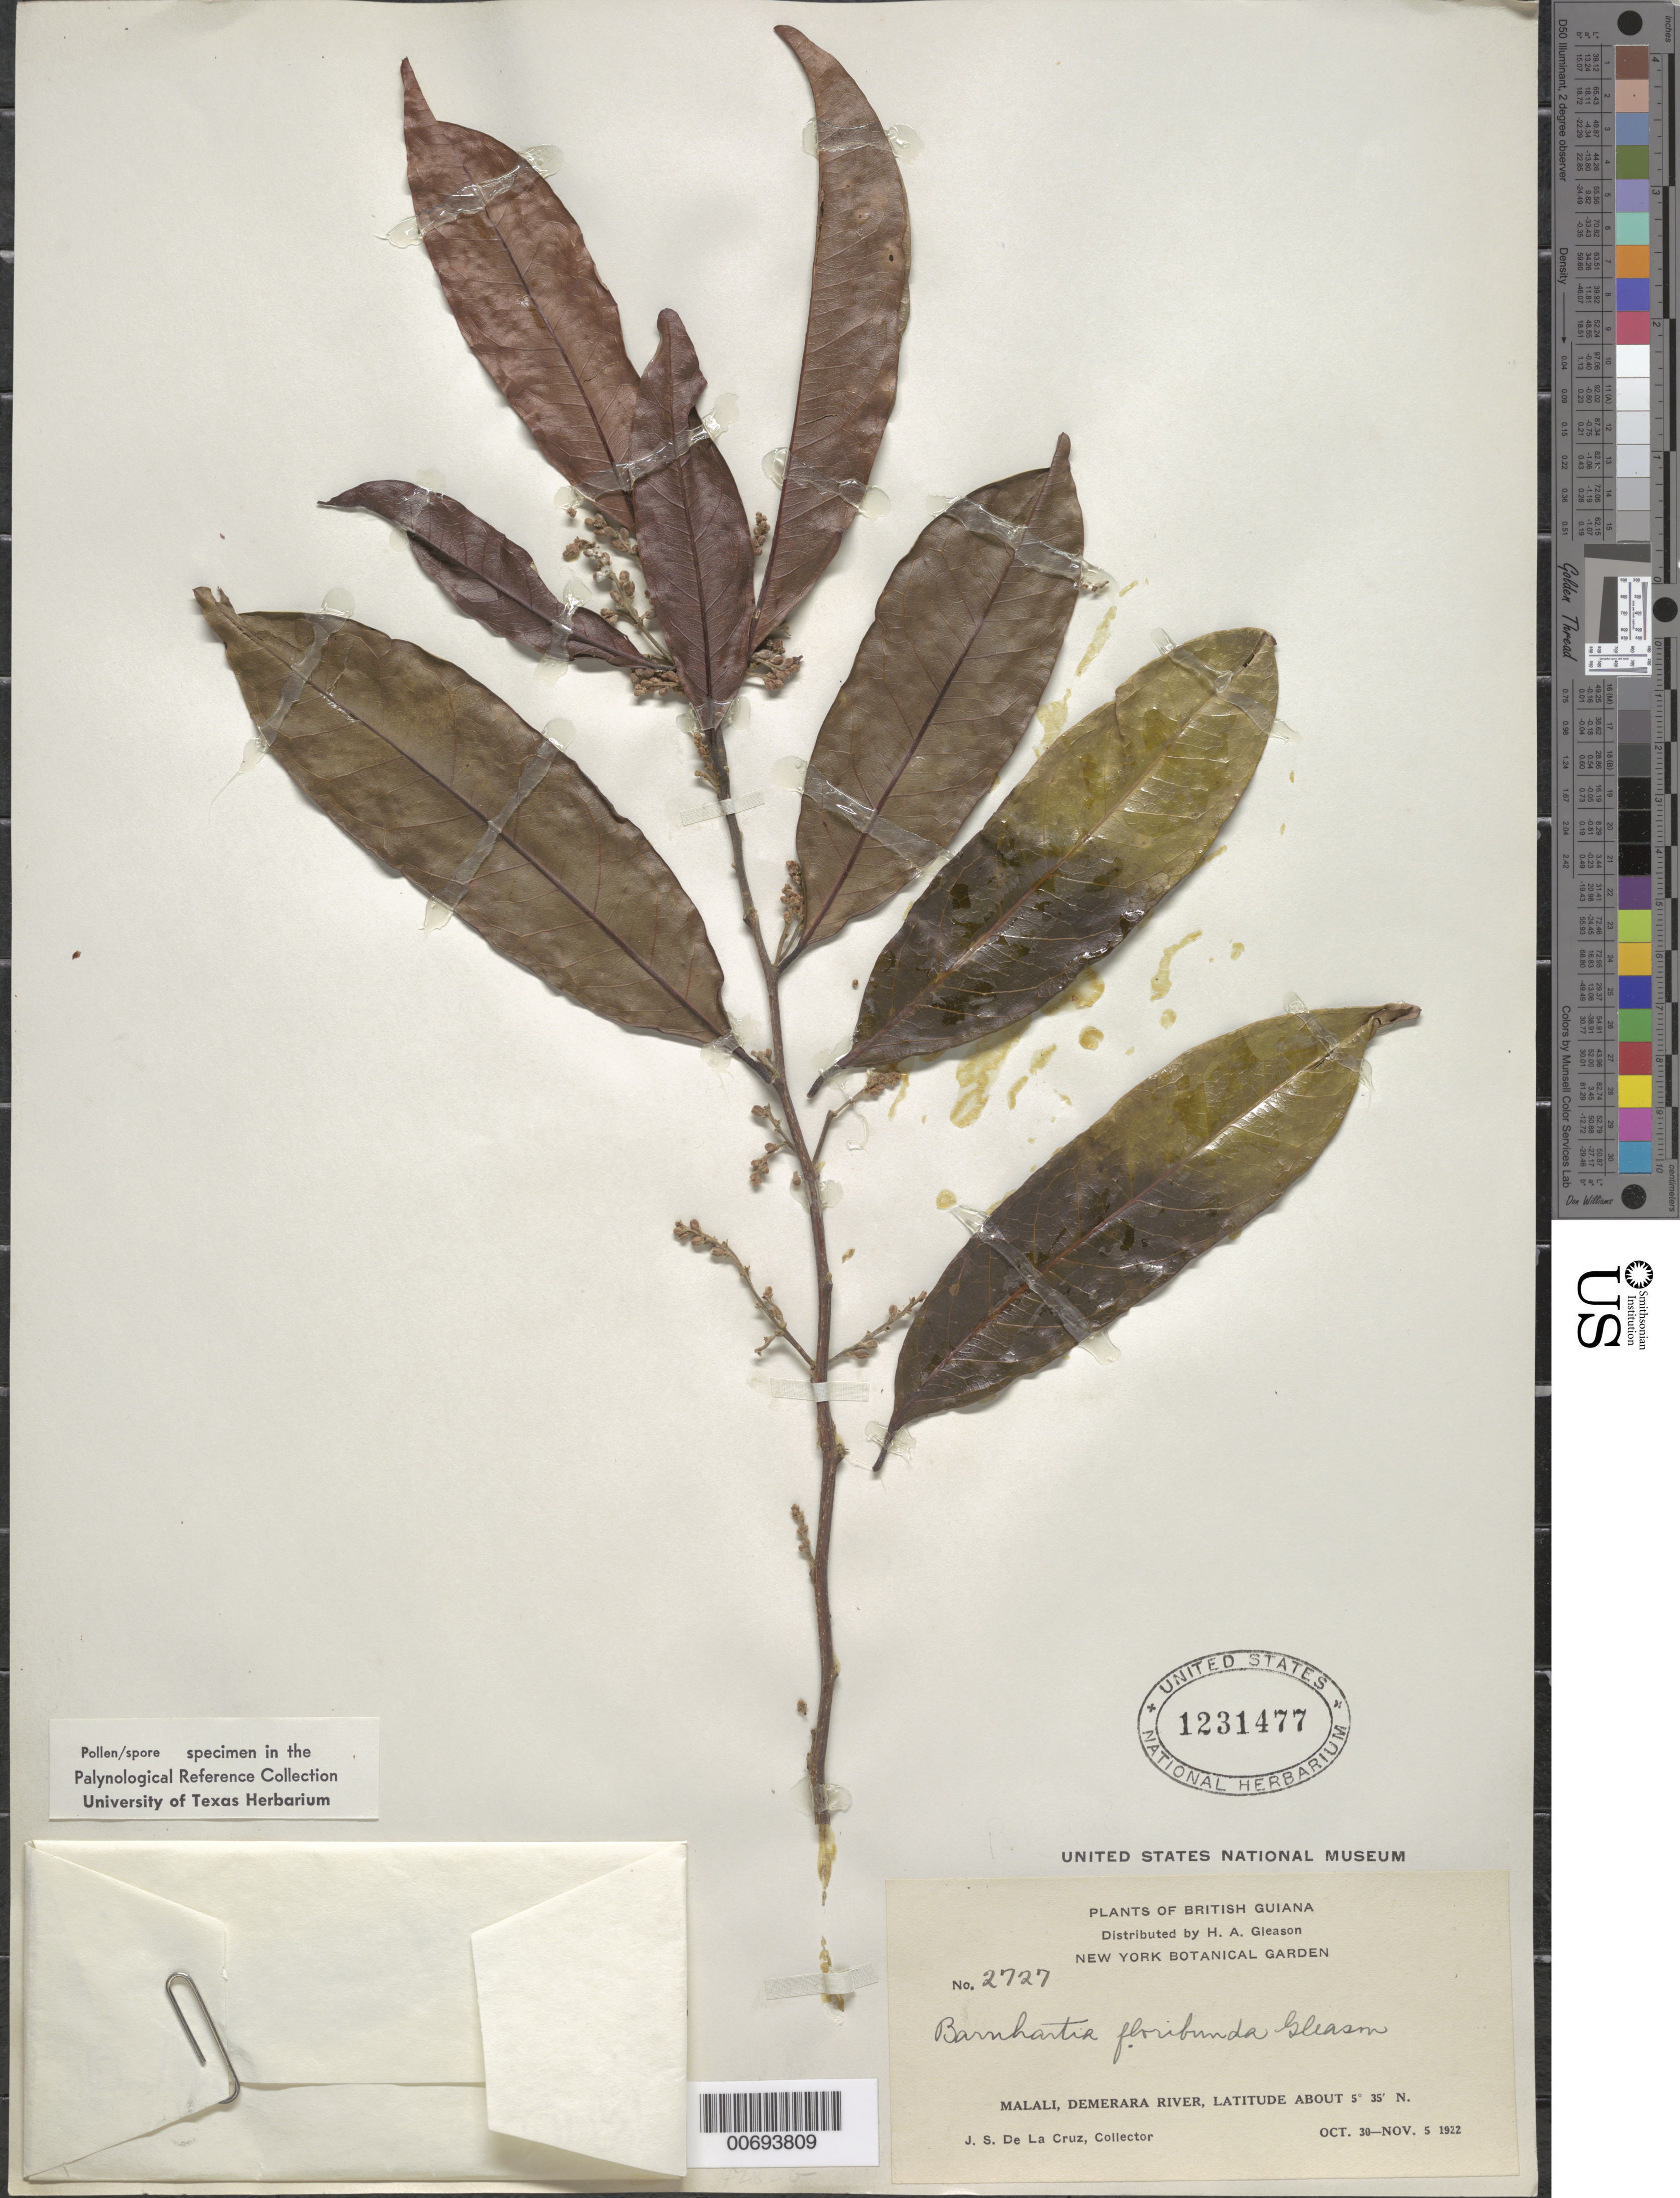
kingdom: Plantae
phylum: Tracheophyta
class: Magnoliopsida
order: Fabales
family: Polygalaceae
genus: Barnhartia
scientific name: Barnhartia floribunda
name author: Gleason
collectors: J. S. de la Cruz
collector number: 2727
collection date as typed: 30-Oct-22 to 5-Nov-22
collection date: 1922-10-30/1922-11-05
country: Guyana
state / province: U. Demerara-Berbice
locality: Malali, Demerara R.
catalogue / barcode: US 1231477